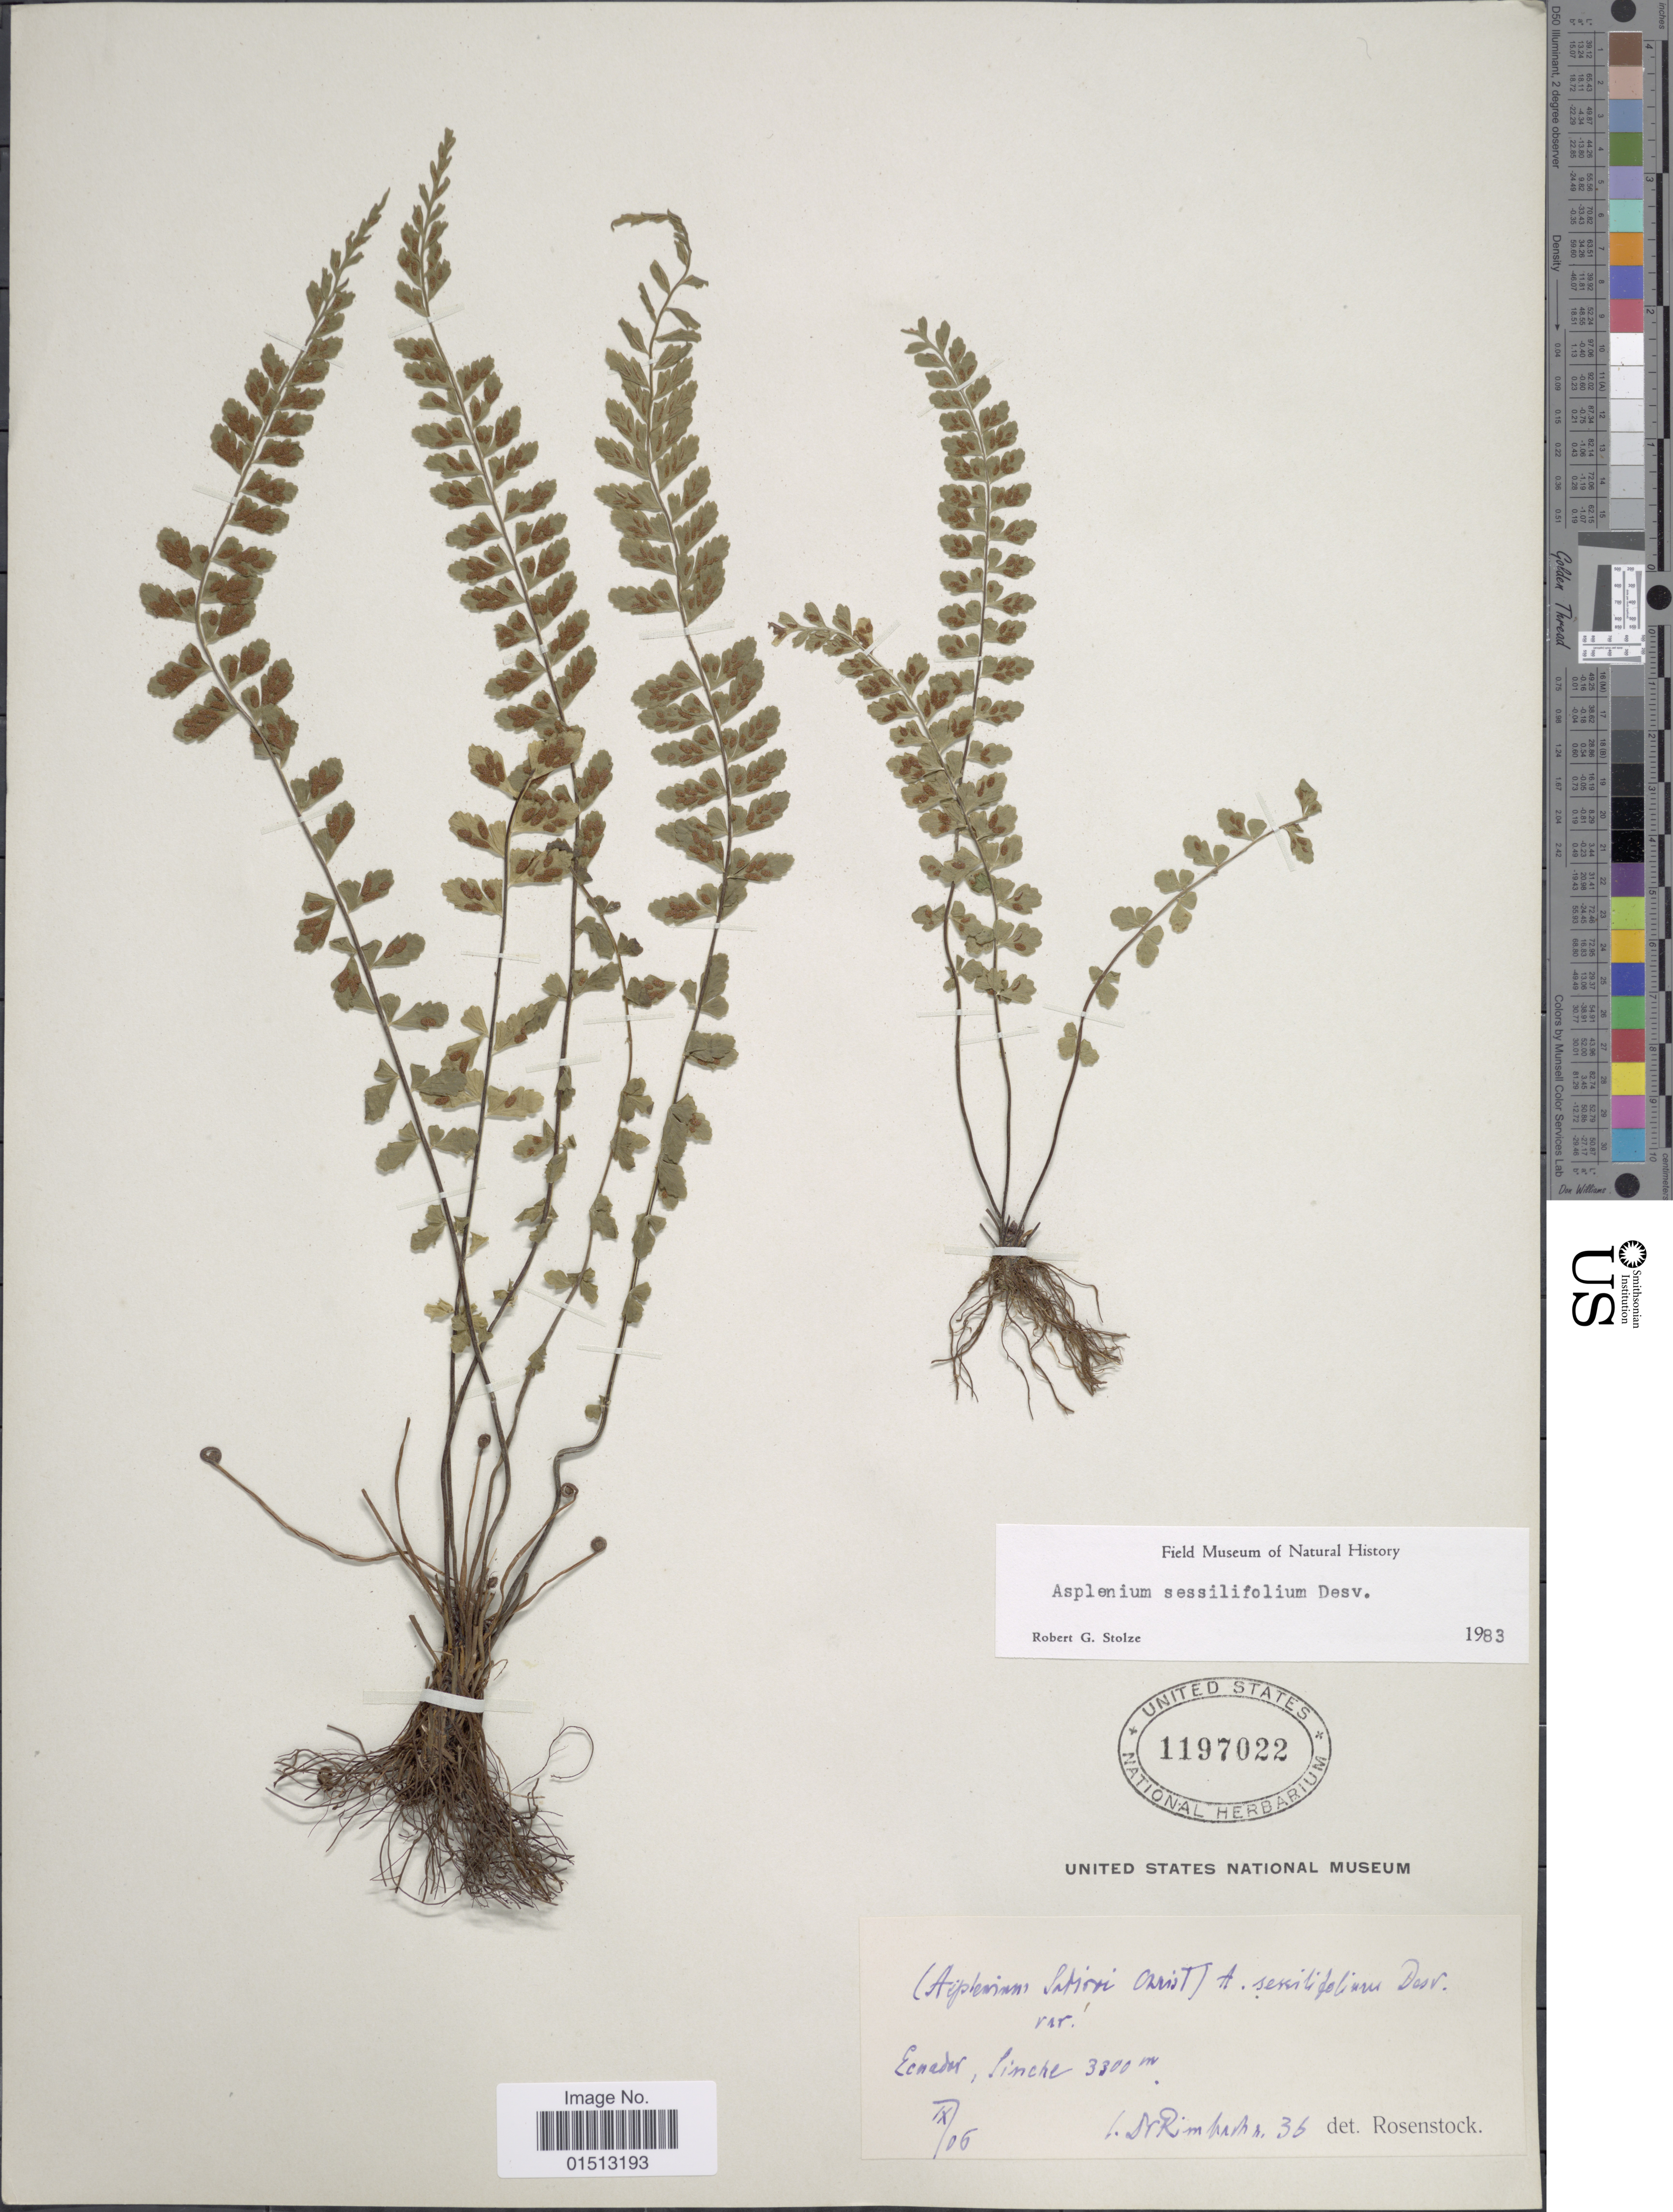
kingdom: Plantae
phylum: Tracheophyta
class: Polypodiopsida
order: Polypodiales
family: Aspleniaceae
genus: Asplenium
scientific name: Asplenium sessilifolium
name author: Desv.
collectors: Rimbach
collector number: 36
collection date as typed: Transcribed d/m/y: /9/6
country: Ecuador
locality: Sinche.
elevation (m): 3300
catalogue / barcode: US 1197022